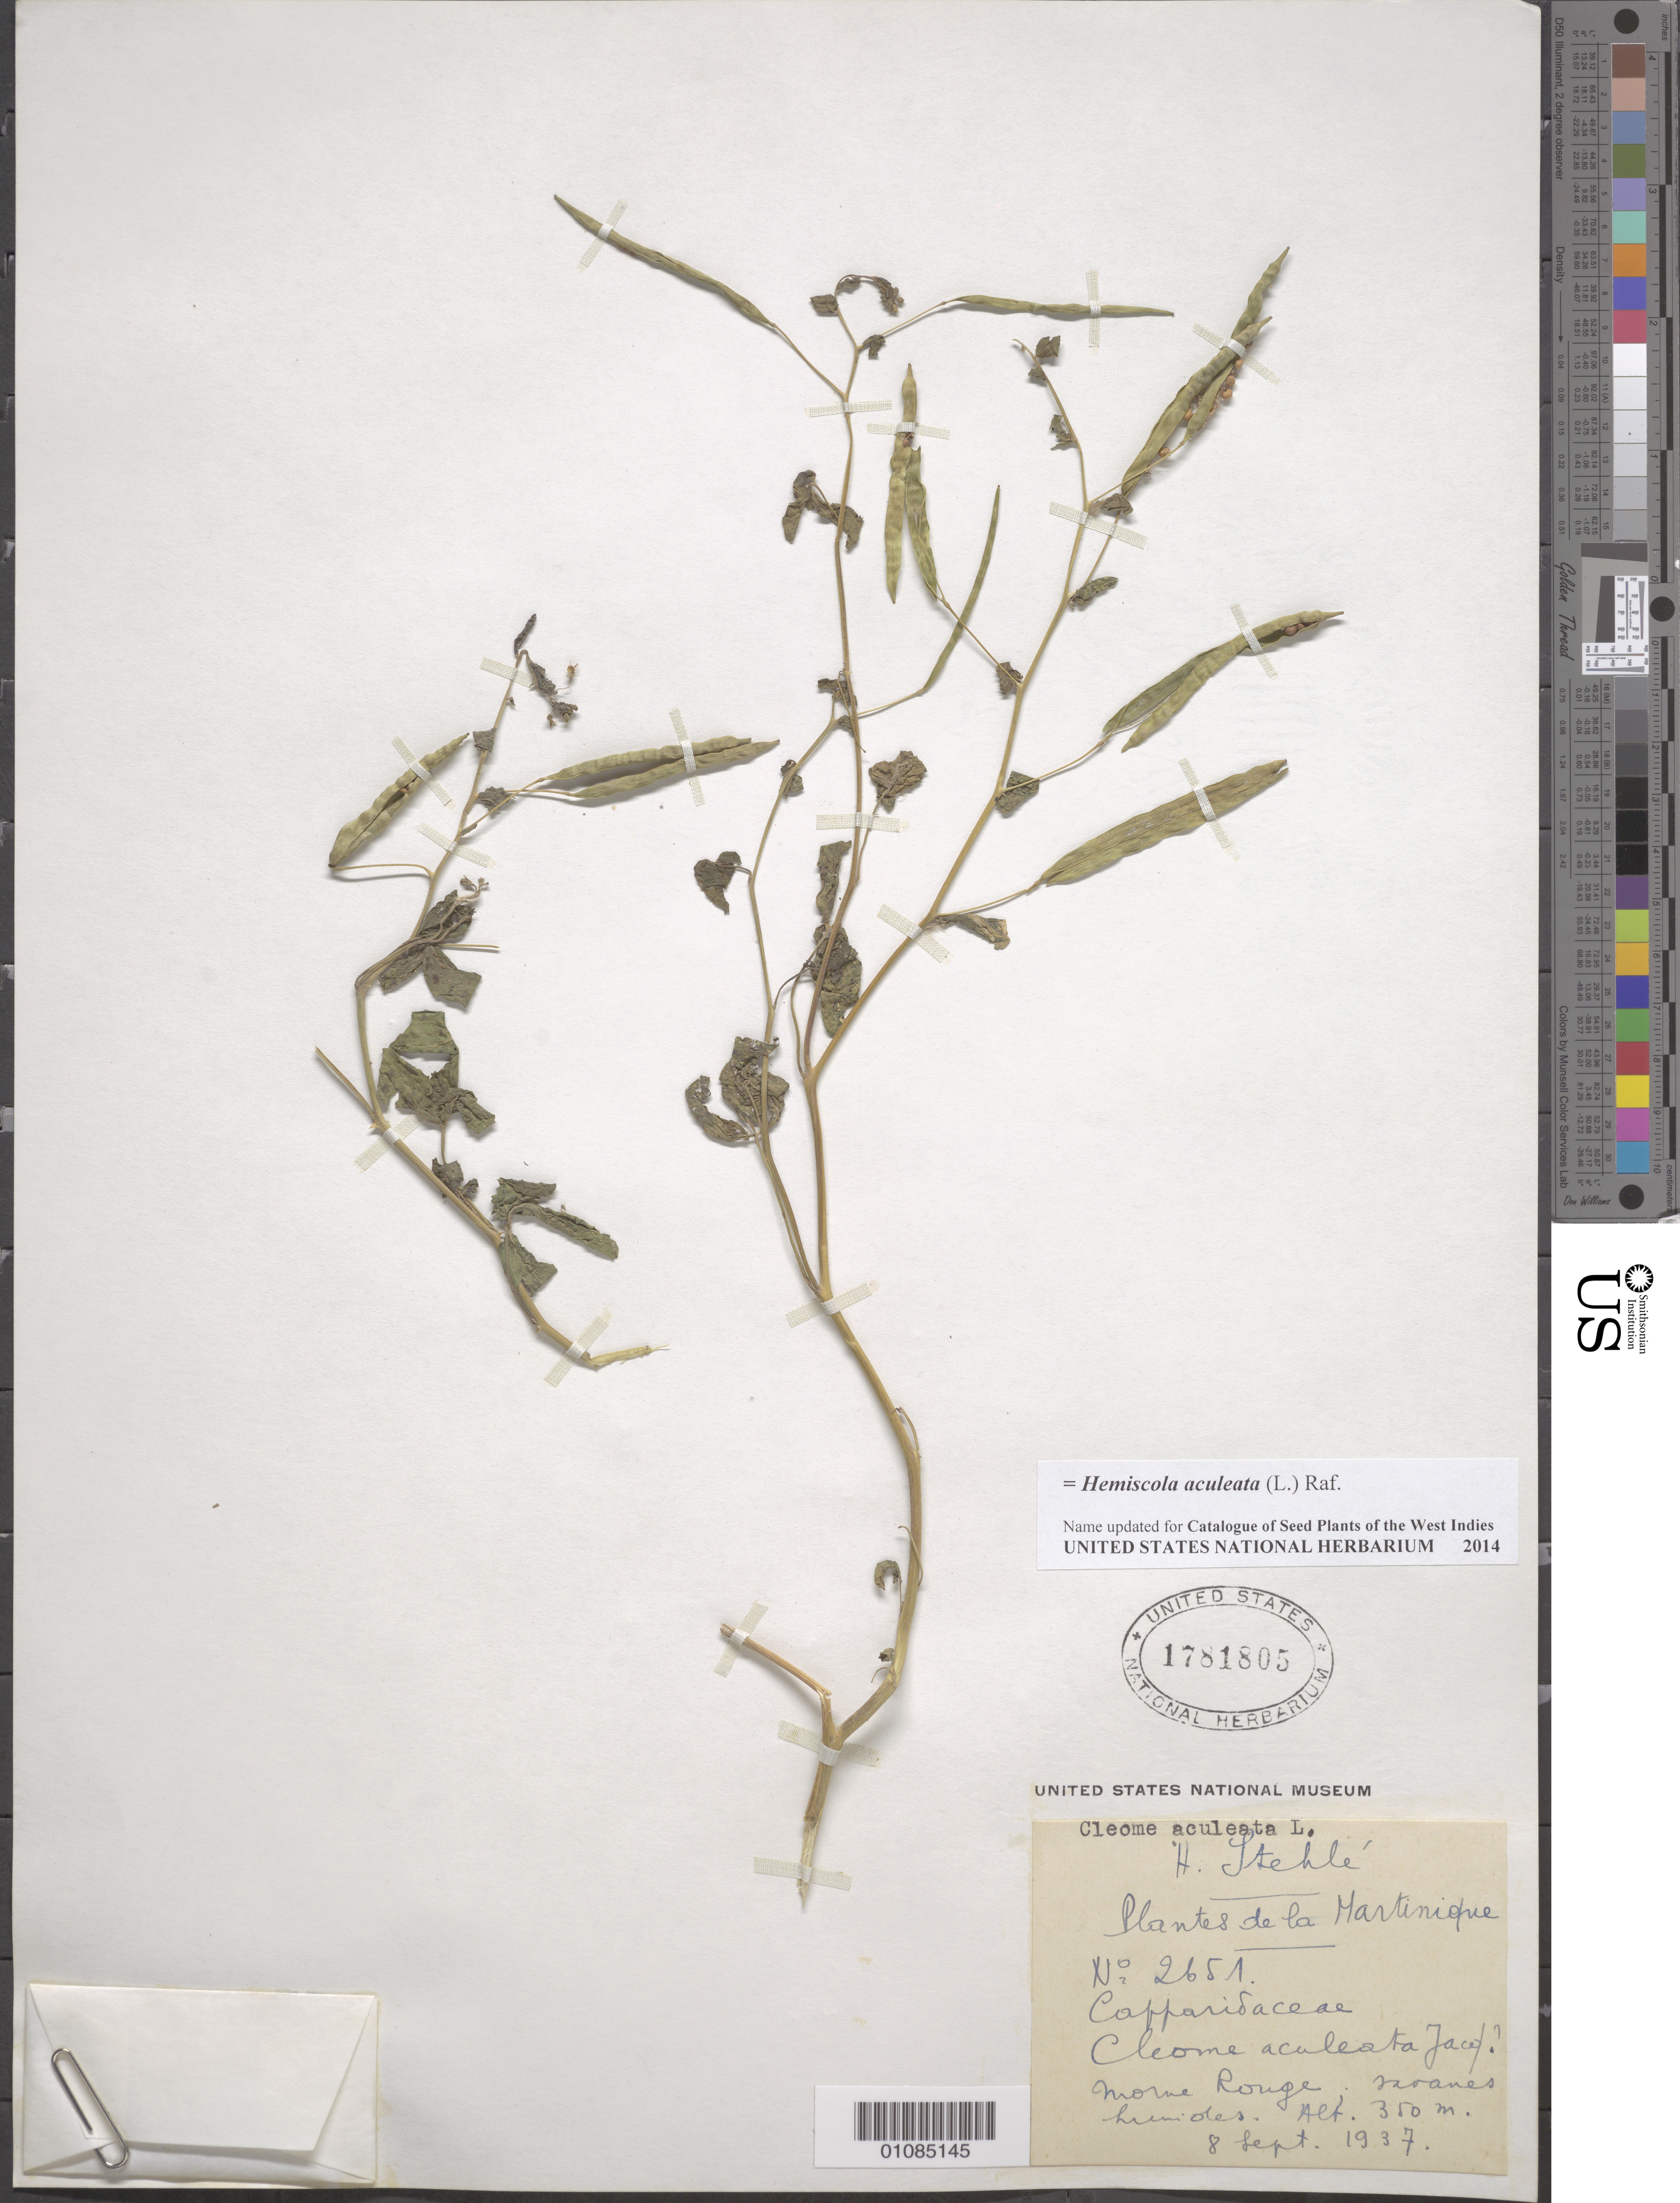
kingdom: Plantae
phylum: Tracheophyta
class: Magnoliopsida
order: Brassicales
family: Cleomaceae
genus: Tarenaya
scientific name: Tarenaya aculeata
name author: (L.) Soares Neto & Roalson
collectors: H. Stehlé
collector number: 2651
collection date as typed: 08 Sep 1937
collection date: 1937-09-08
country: Martinique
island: Martinique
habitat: Savanes humides.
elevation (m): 350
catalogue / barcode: US 1781805